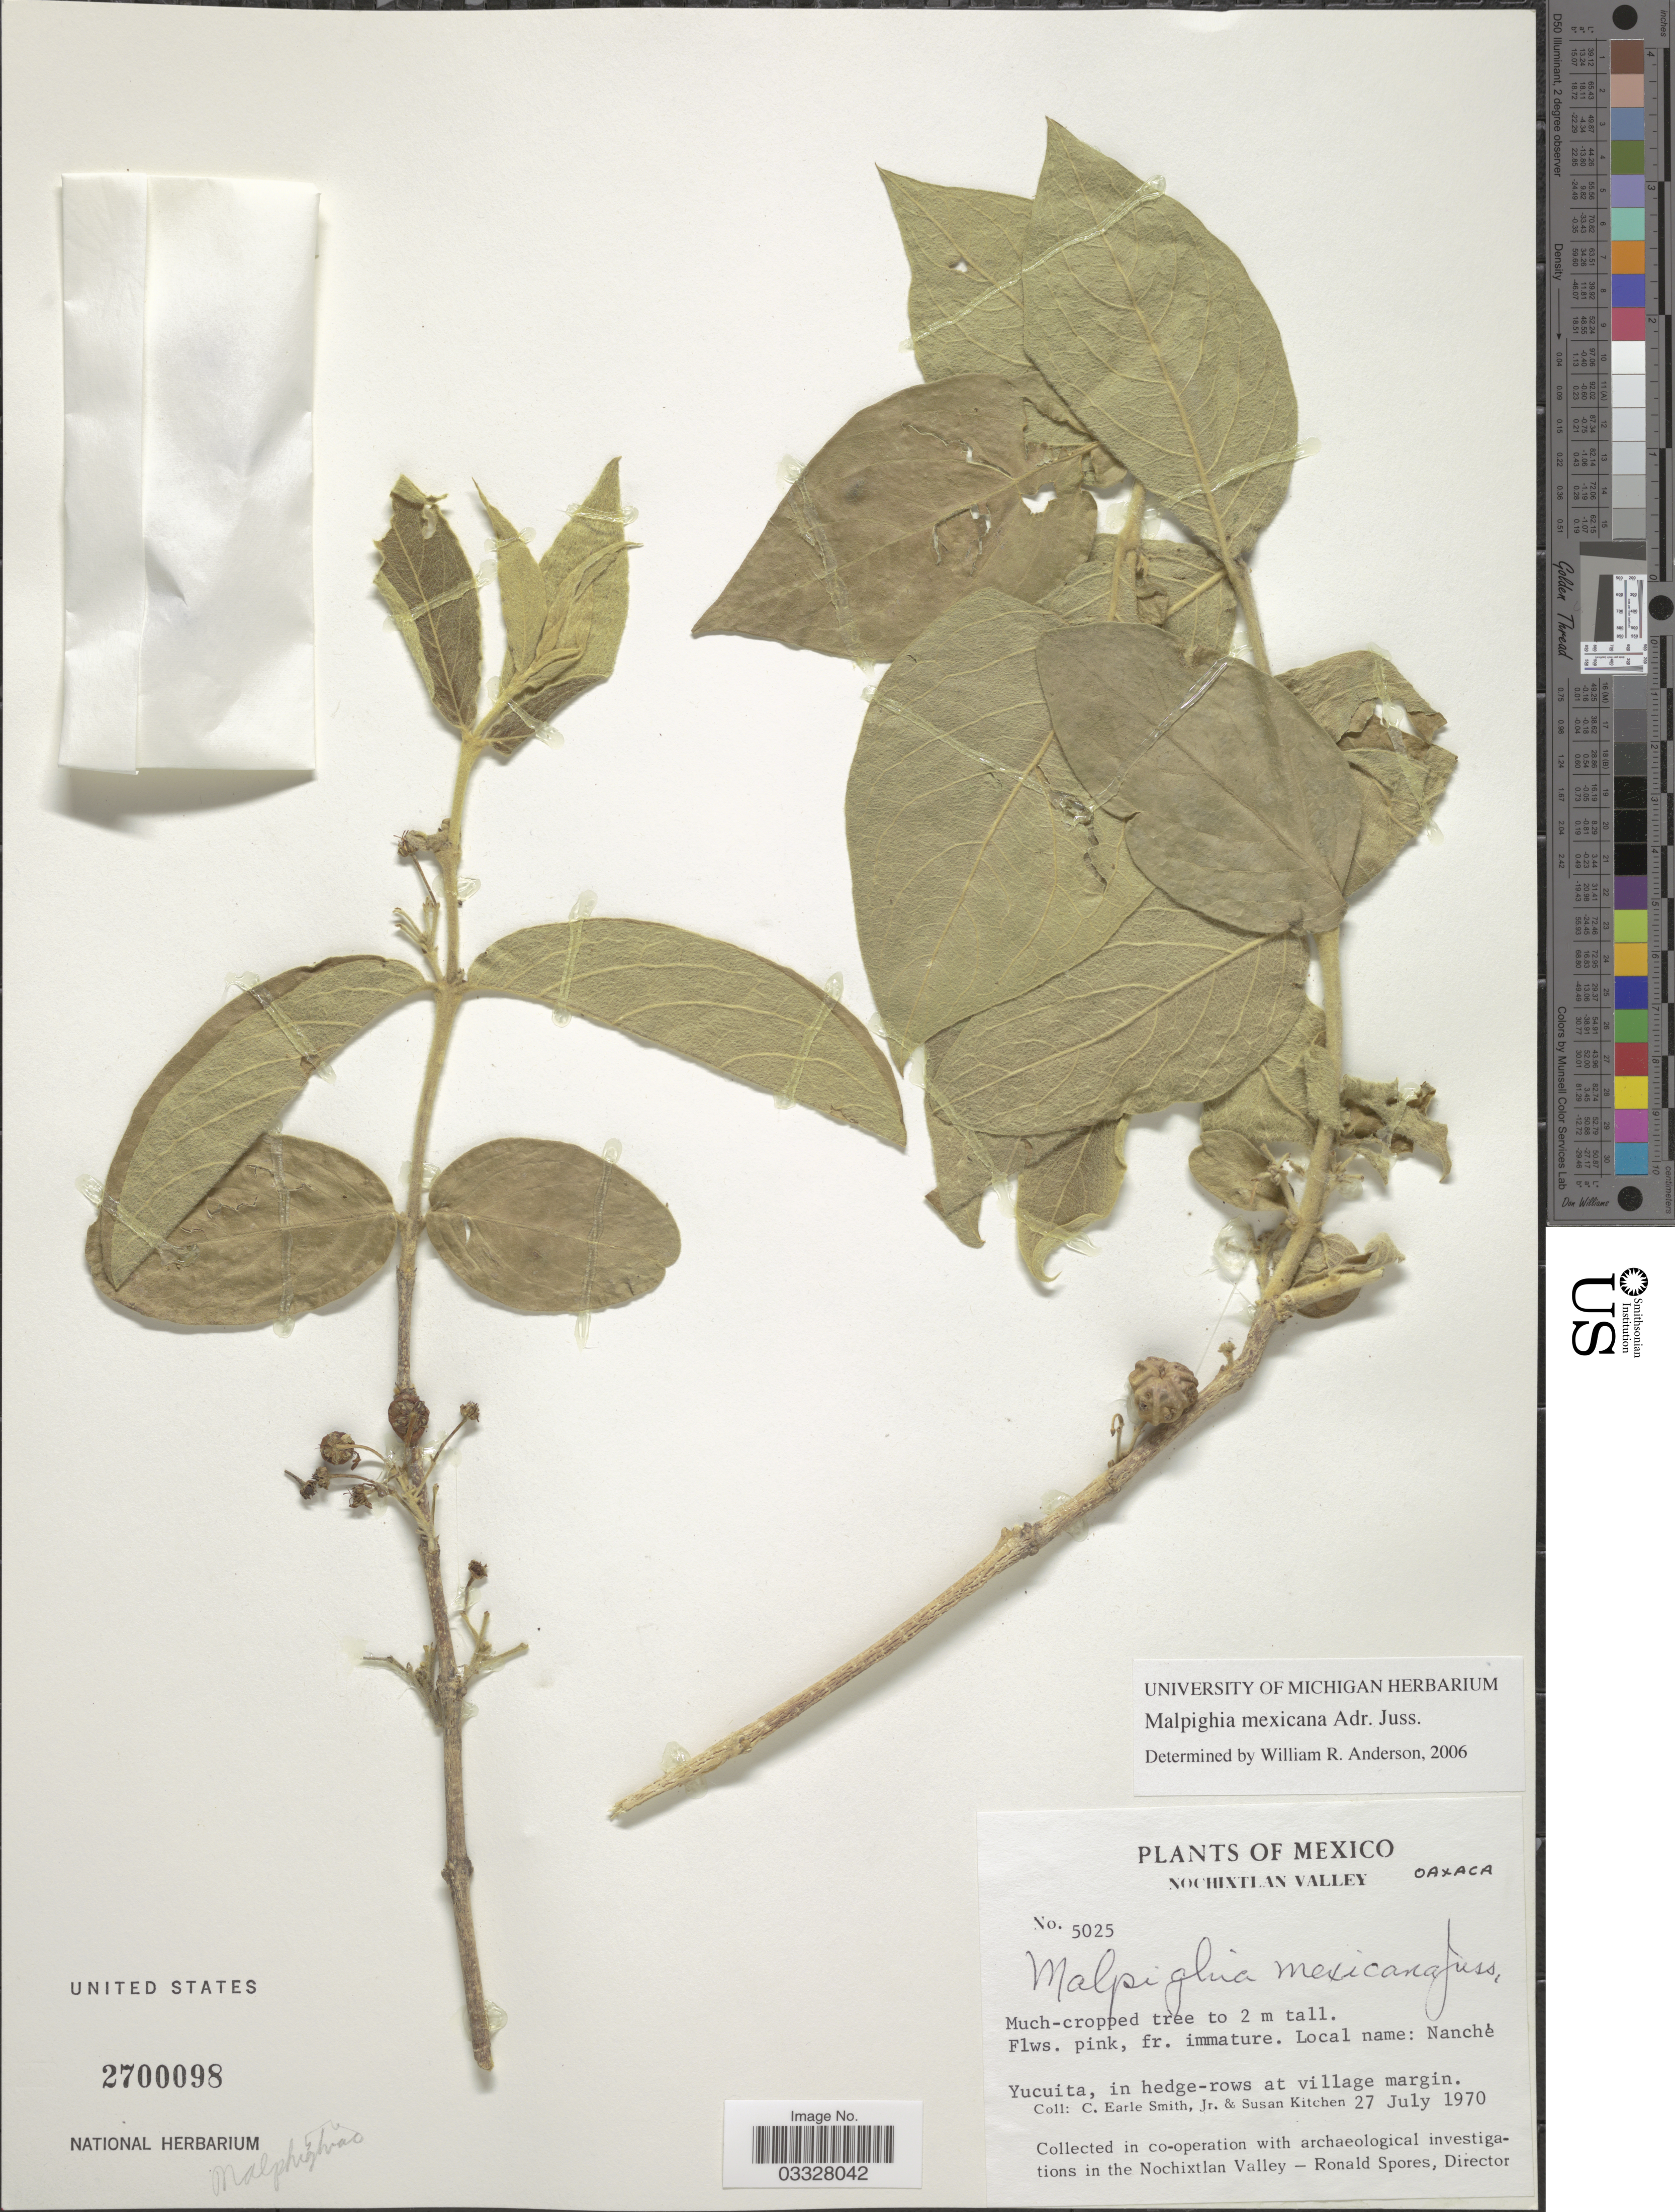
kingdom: Plantae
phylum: Tracheophyta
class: Magnoliopsida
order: Malpighiales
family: Malpighiaceae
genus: Malpighia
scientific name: Malpighia mexicana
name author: A. Juss.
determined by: Anderson, W. R.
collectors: C. E. Smith Jr. & S. Kitchen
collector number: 5025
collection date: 1970-07-27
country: Mexico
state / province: Oaxaca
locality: Nochixtlan Valley. Yucuita.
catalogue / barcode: US 2700098